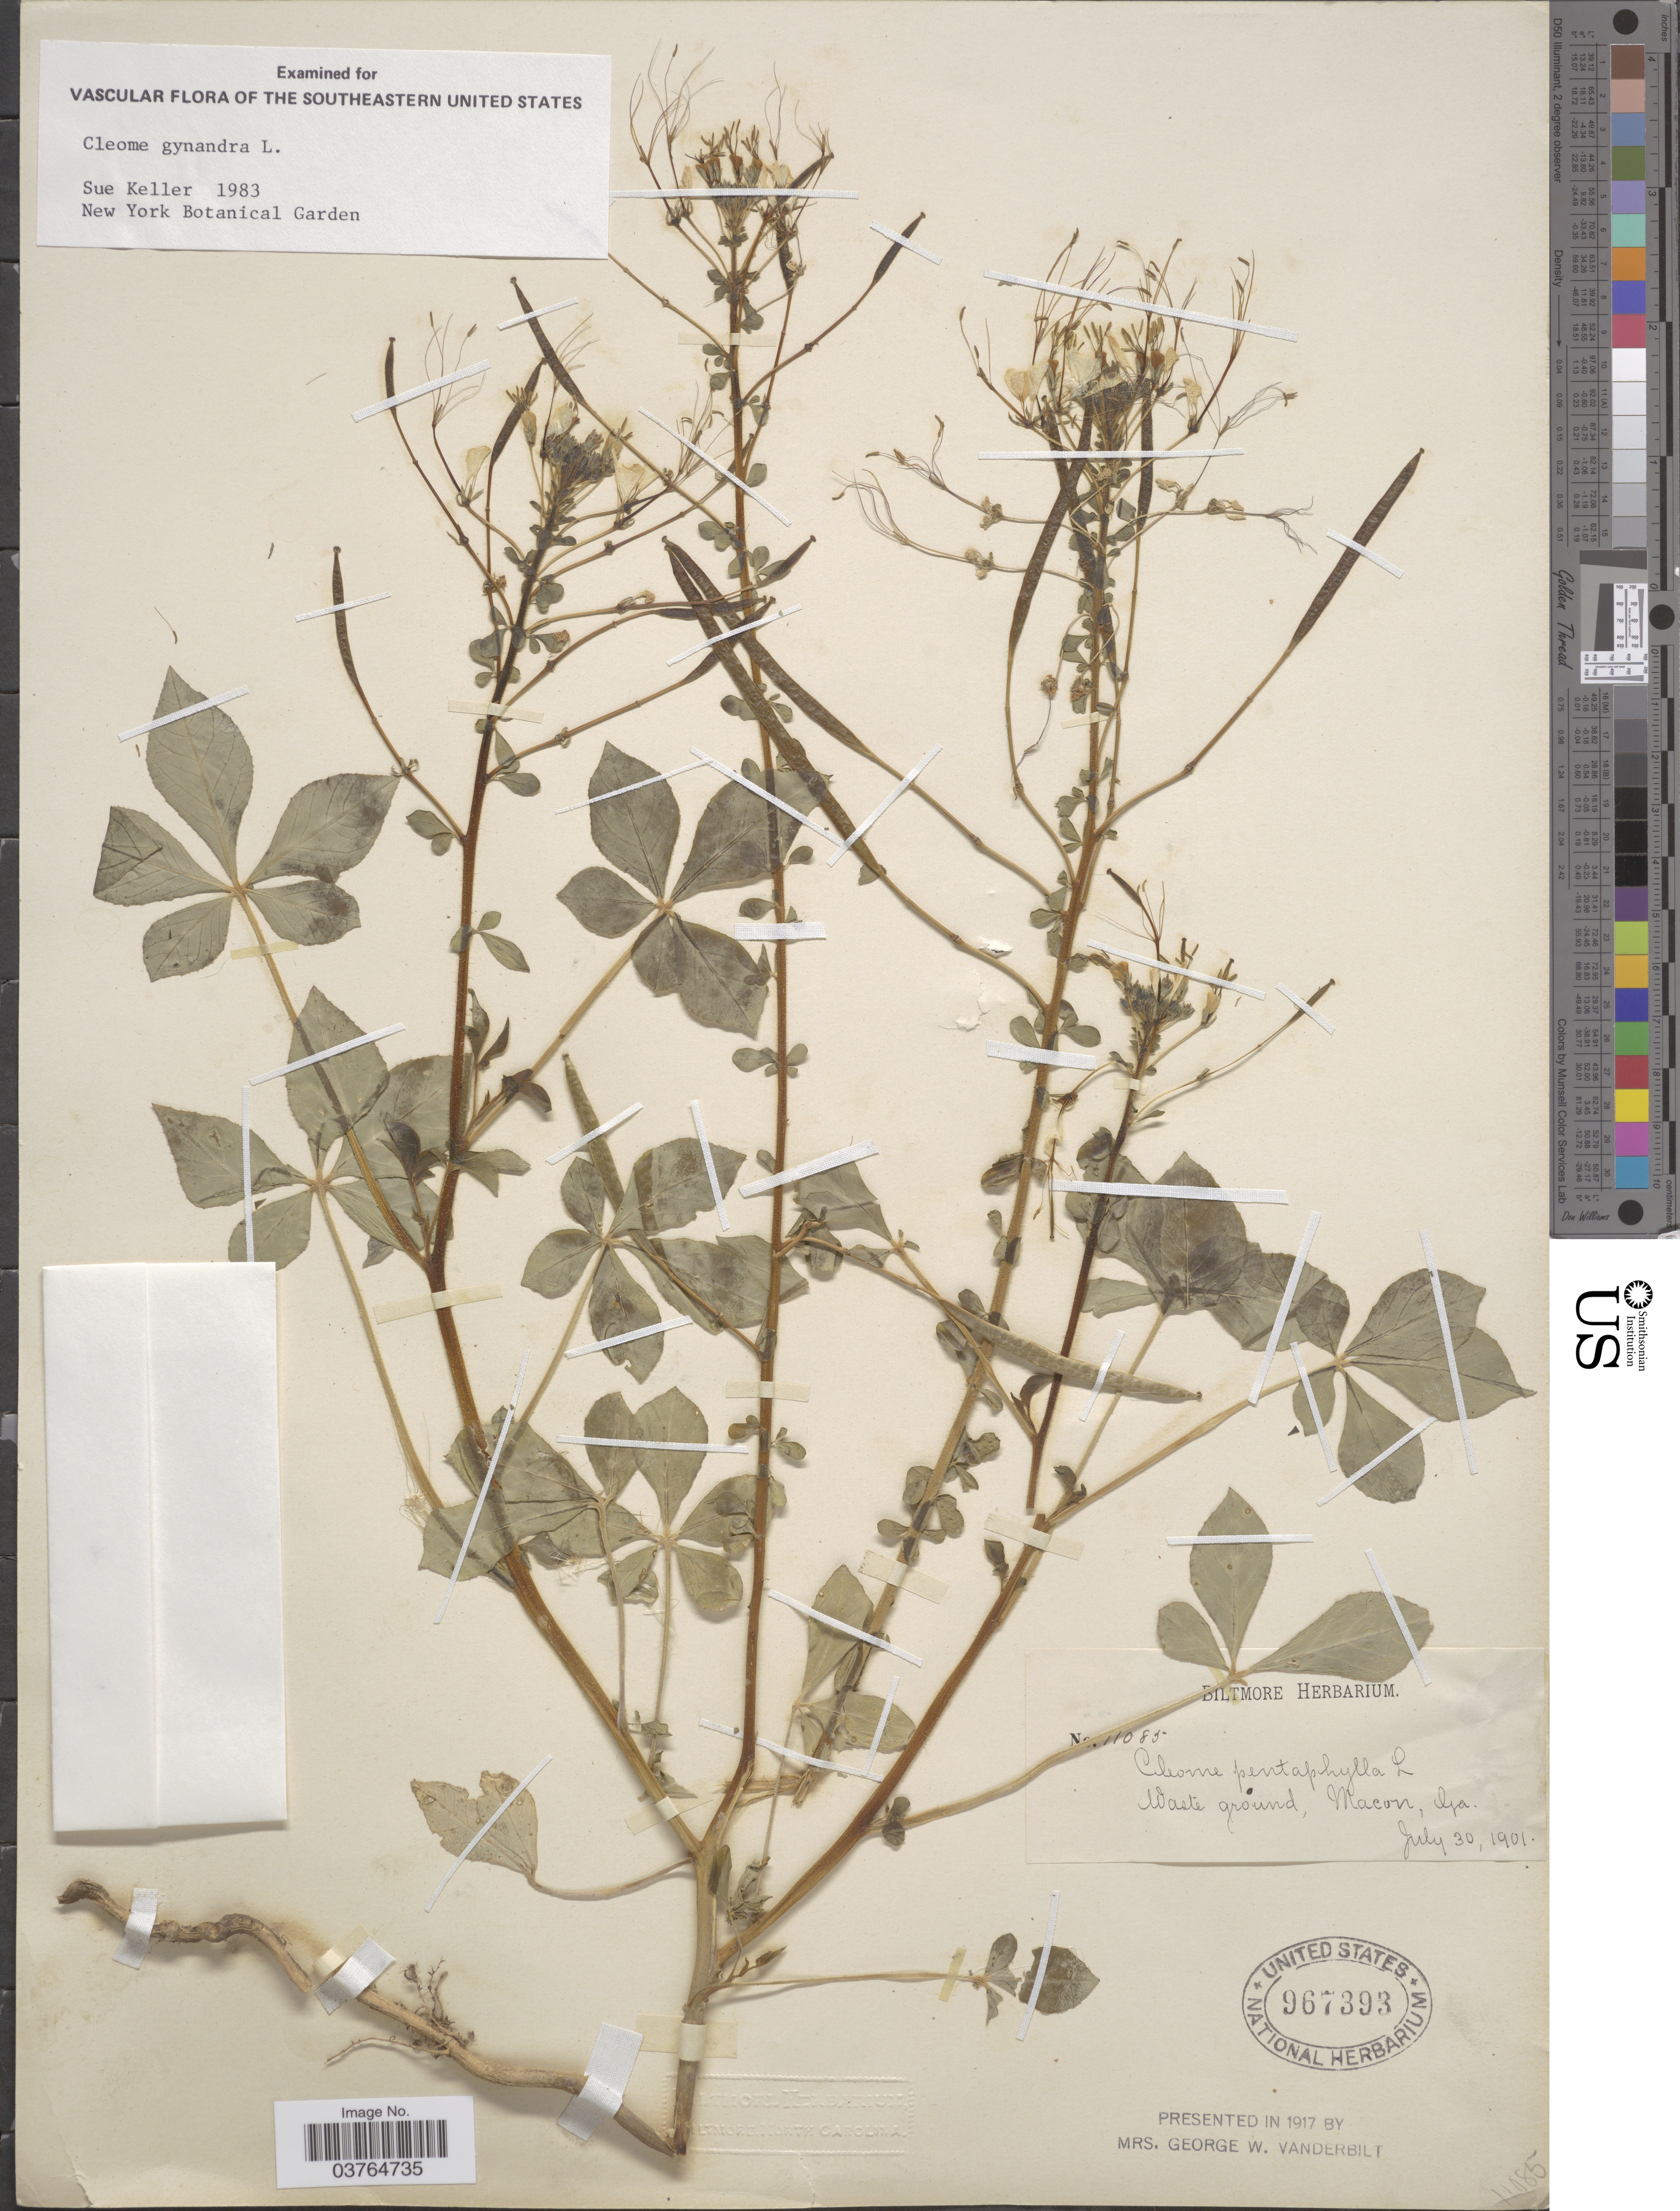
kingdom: Plantae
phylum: Tracheophyta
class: Magnoliopsida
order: Brassicales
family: Cleomaceae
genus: Gynandropsis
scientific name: Gynandropsis gynandra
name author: (L.) Briq.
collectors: ex herb. Biltmore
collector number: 11085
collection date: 1901-07-30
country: United States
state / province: Georgia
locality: Waste ground, Macon.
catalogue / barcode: US 967393